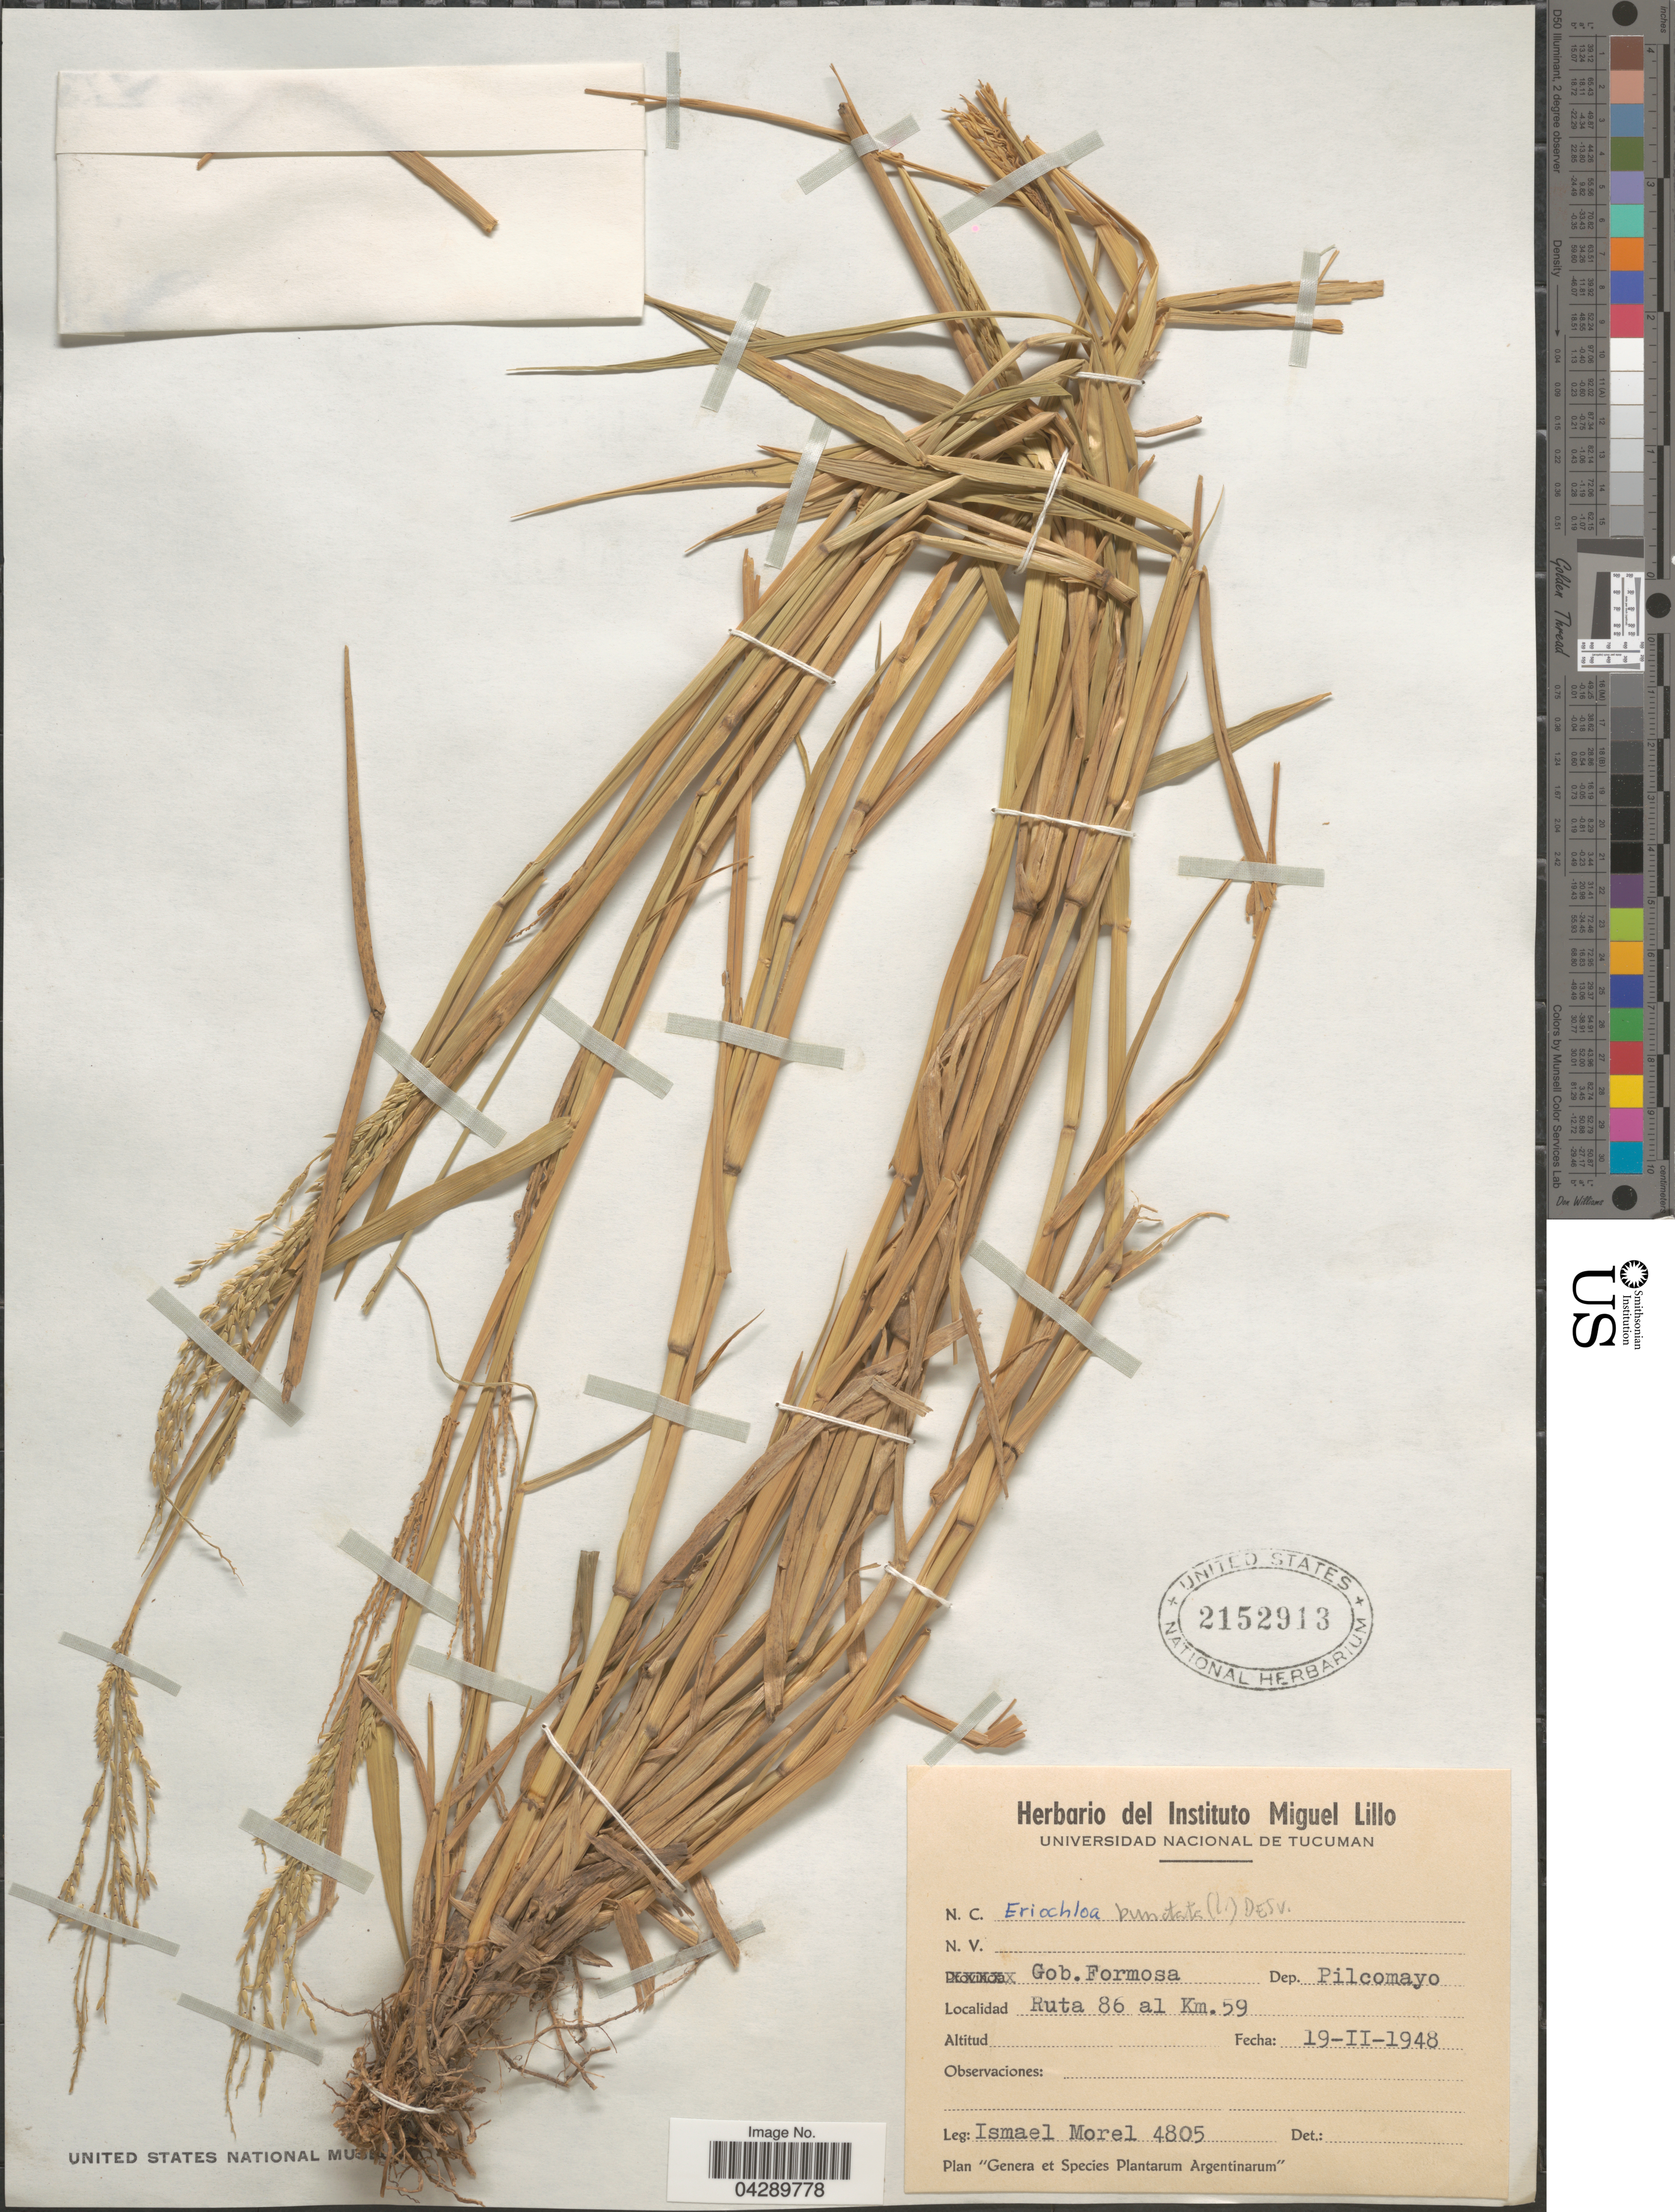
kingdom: Plantae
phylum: Tracheophyta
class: Liliopsida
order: Poales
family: Poaceae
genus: Eriochloa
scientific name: Eriochloa sp.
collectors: I. Morel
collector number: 4805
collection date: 1948-02-19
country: Argentina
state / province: Formosa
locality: Gob. Formosa. Dep. Pilcomayo. Ruta 86 al Km. 59.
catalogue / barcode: US 2152913